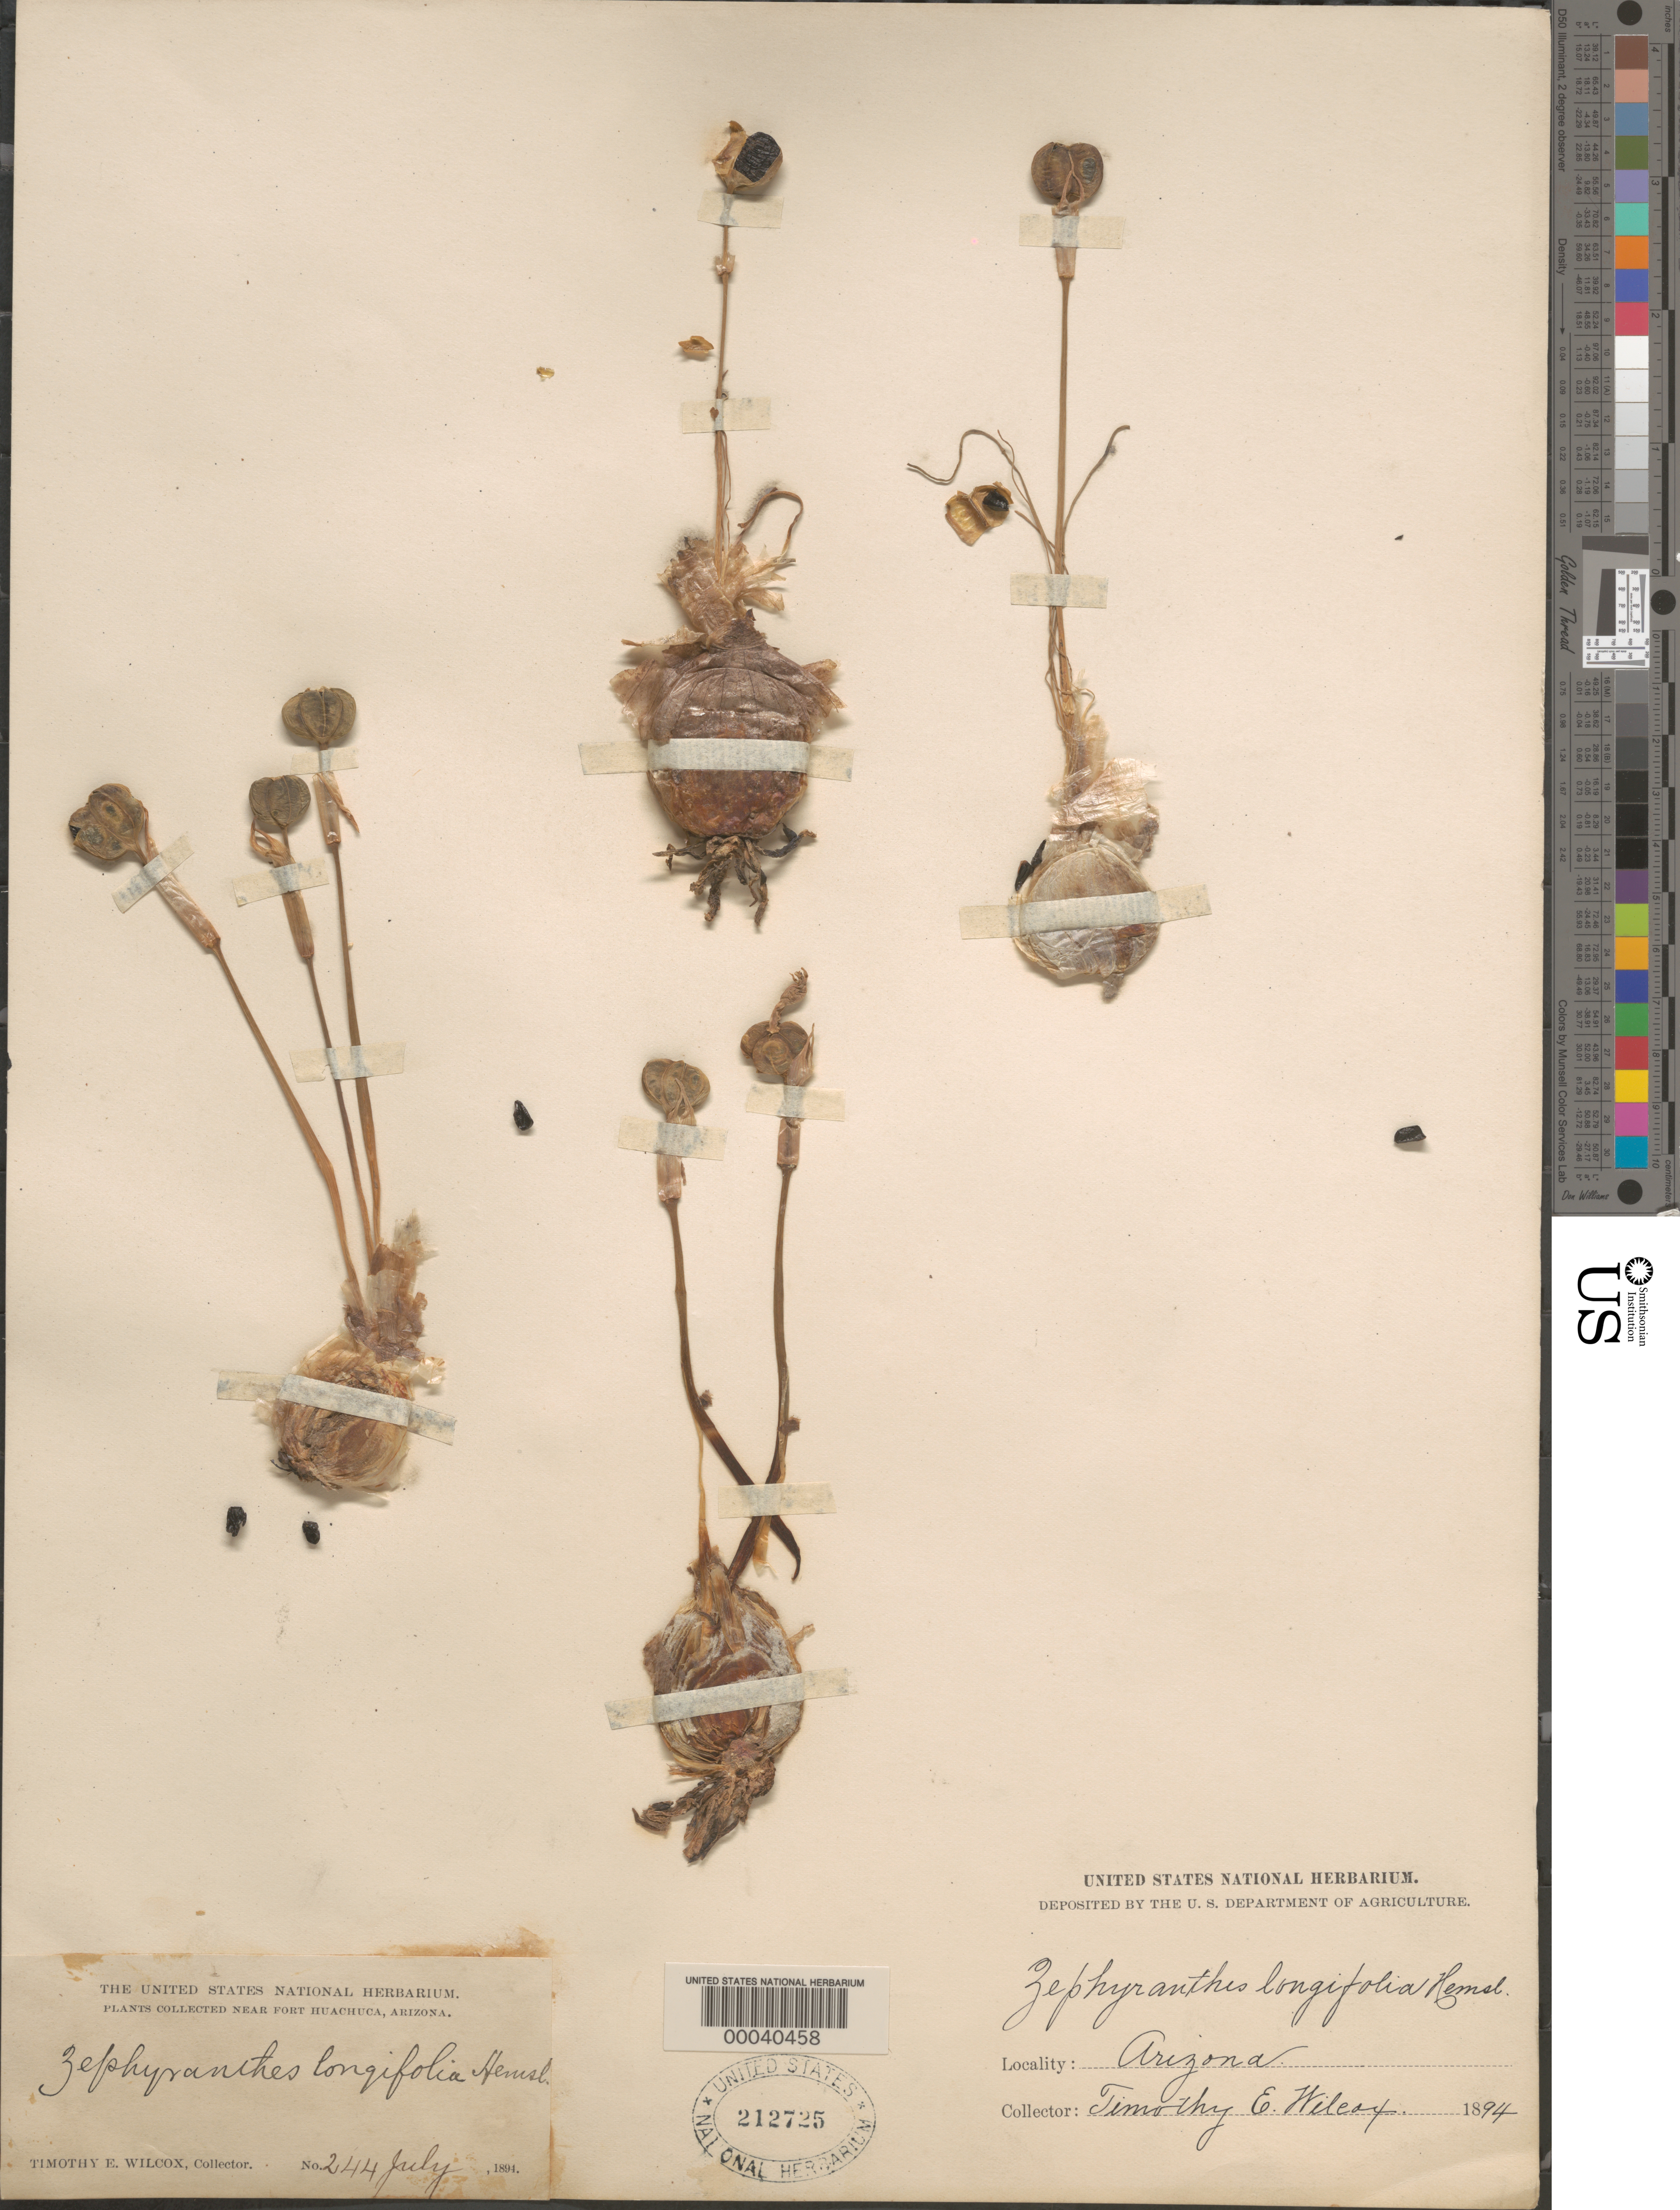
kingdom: Plantae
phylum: Tracheophyta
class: Liliopsida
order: Asparagales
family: Amaryllidaceae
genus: Zephyranthes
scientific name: Zephyranthes longifolia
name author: Hemsl.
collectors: T. E. Wilcox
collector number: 244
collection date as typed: Jul 1894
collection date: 1894-07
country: United States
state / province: Arizona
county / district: Cochise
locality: Near fort huachuca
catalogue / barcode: US 212725